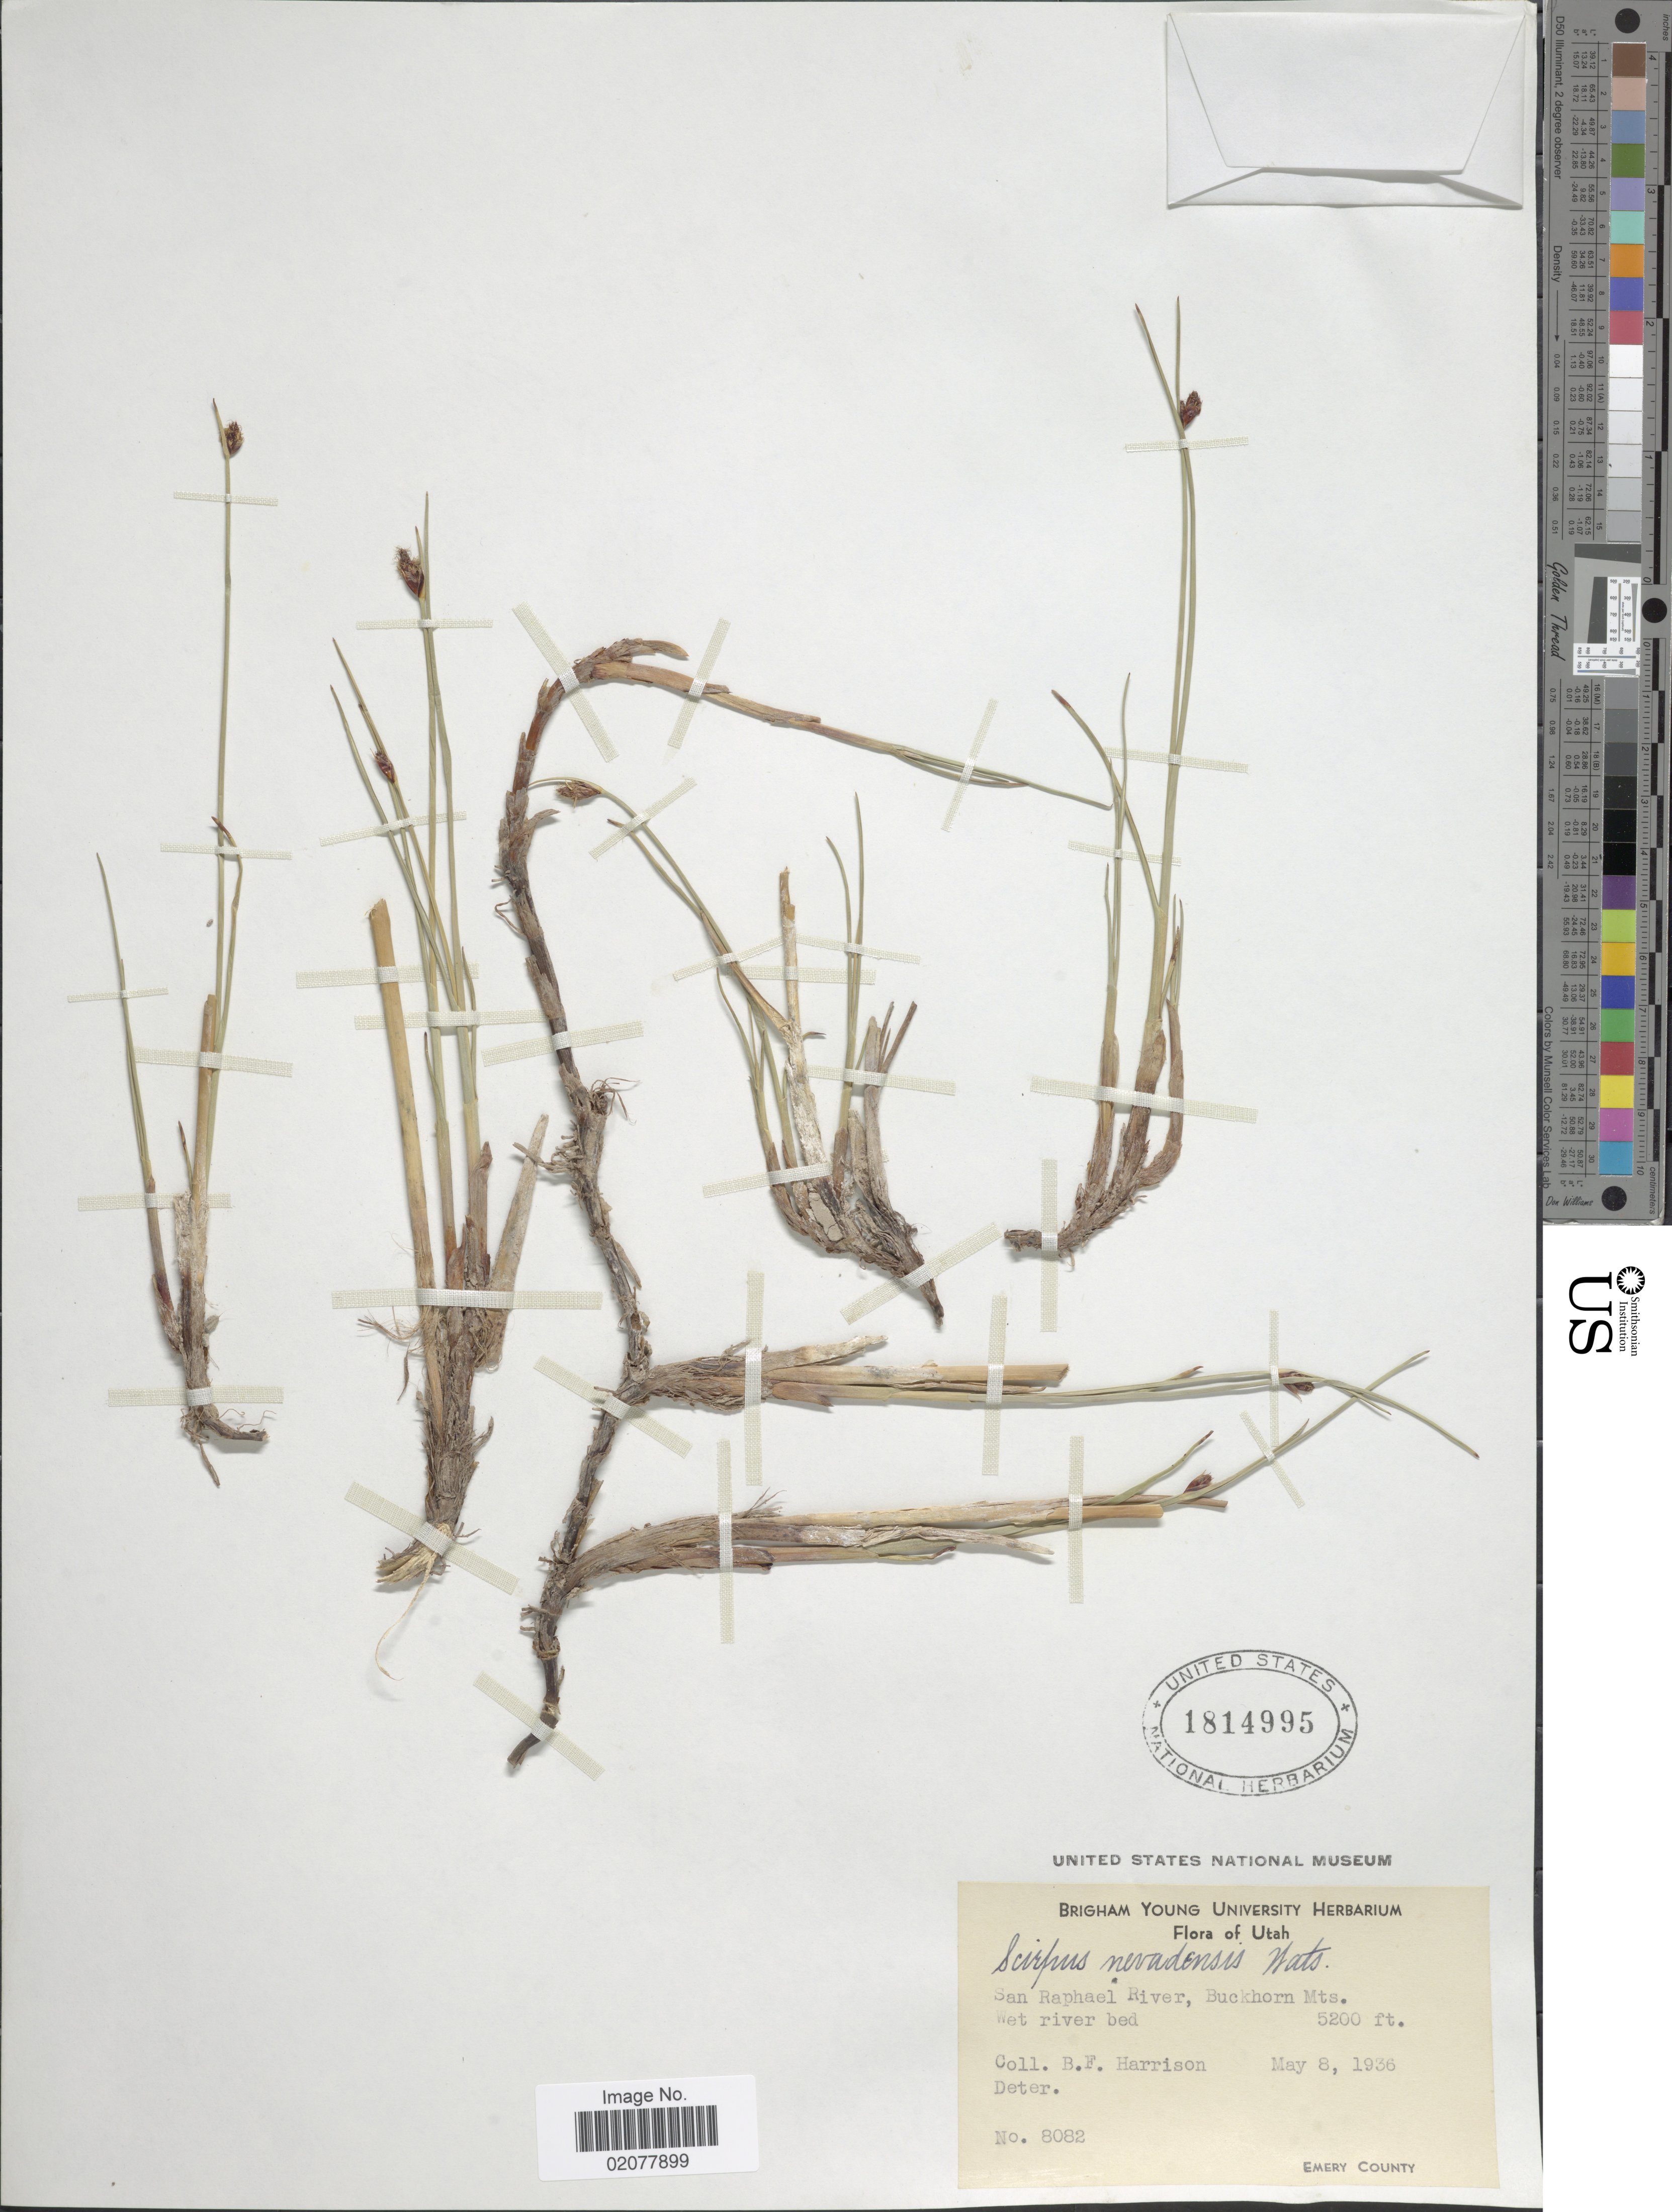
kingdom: Plantae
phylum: Tracheophyta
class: Liliopsida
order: Poales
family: Cyperaceae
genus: Amphiscirpus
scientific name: Amphiscirpus nevadensis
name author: (S. Watson) Oteng-Yeb.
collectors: B. F. Harrison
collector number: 8082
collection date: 1936-05-08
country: United States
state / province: Utah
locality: San Raphael River, Buckhorn Mts. Wet river bed. Emery County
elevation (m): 1585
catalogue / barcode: US 1814995